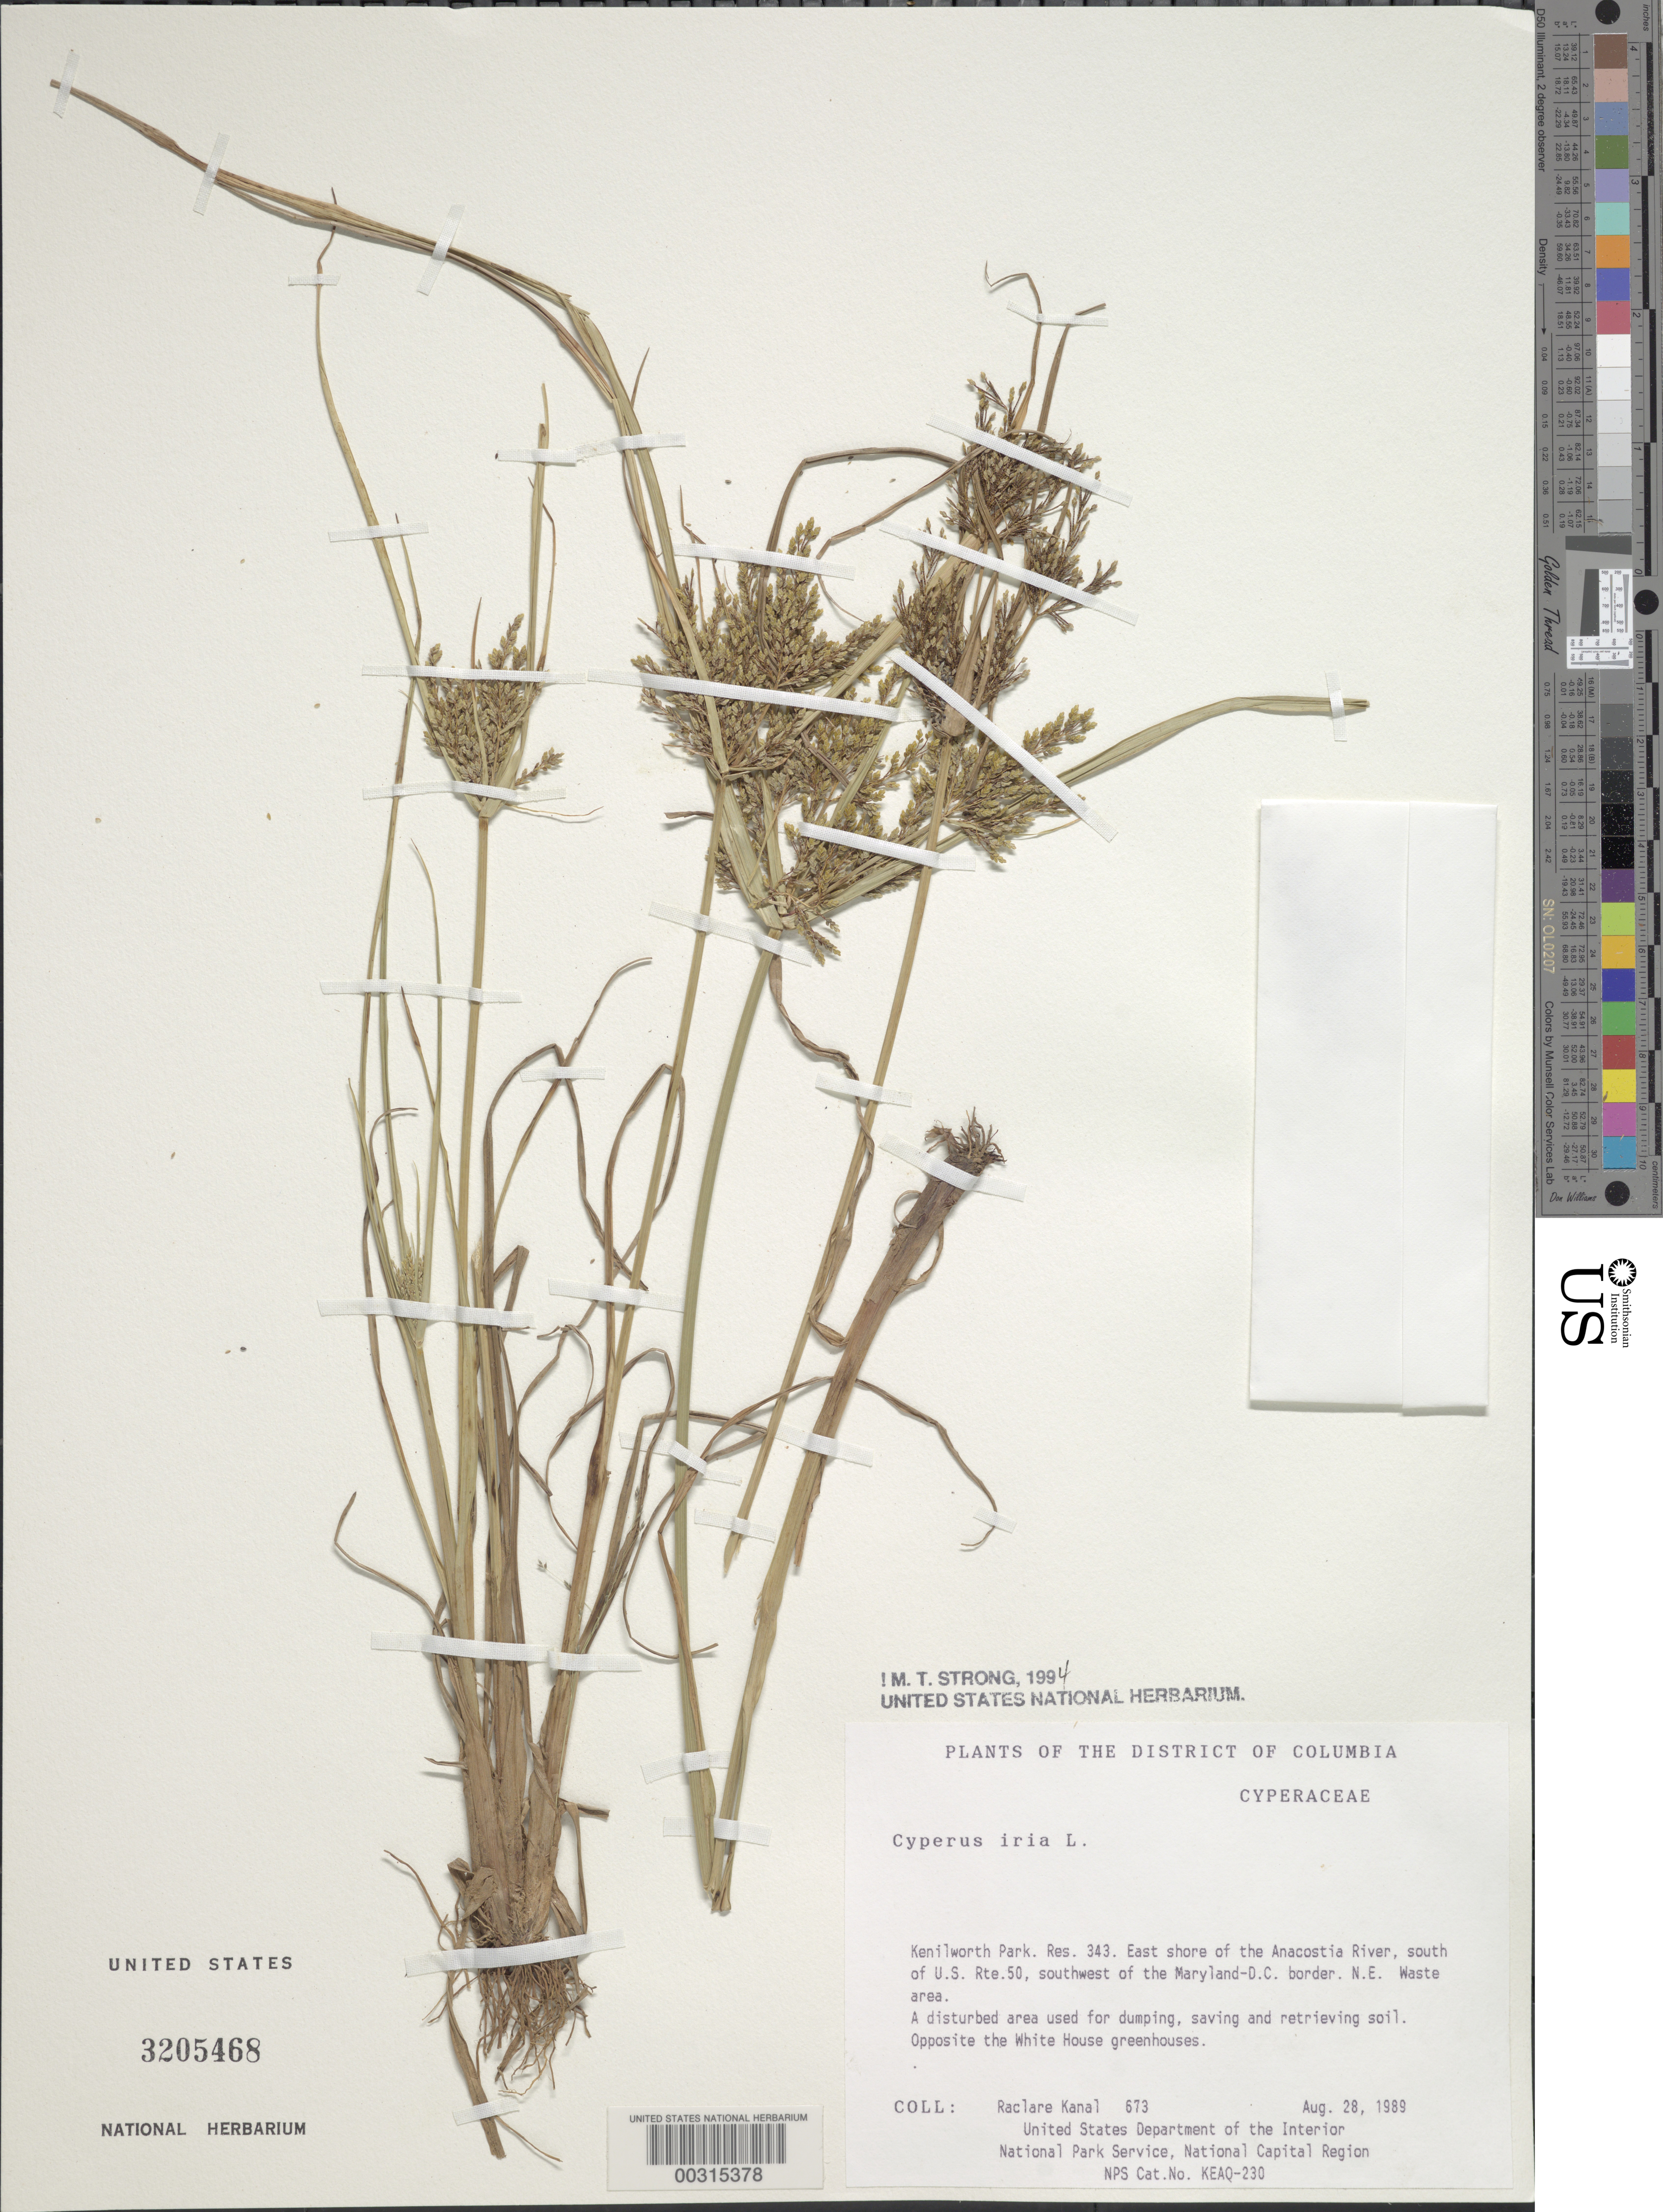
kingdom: Plantae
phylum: Tracheophyta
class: Liliopsida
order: Poales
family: Cyperaceae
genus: Cyperus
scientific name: Cyperus iria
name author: L.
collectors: R. Kanal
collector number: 673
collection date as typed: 28 Aug 1989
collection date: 1989-08-28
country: United States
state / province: District of Columbia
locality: Kenilworth Park, Res 343, E bank of Anacostia River, S of US Rte 50, SW of MD-DC border, NE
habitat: Waste area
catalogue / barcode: US 3205468